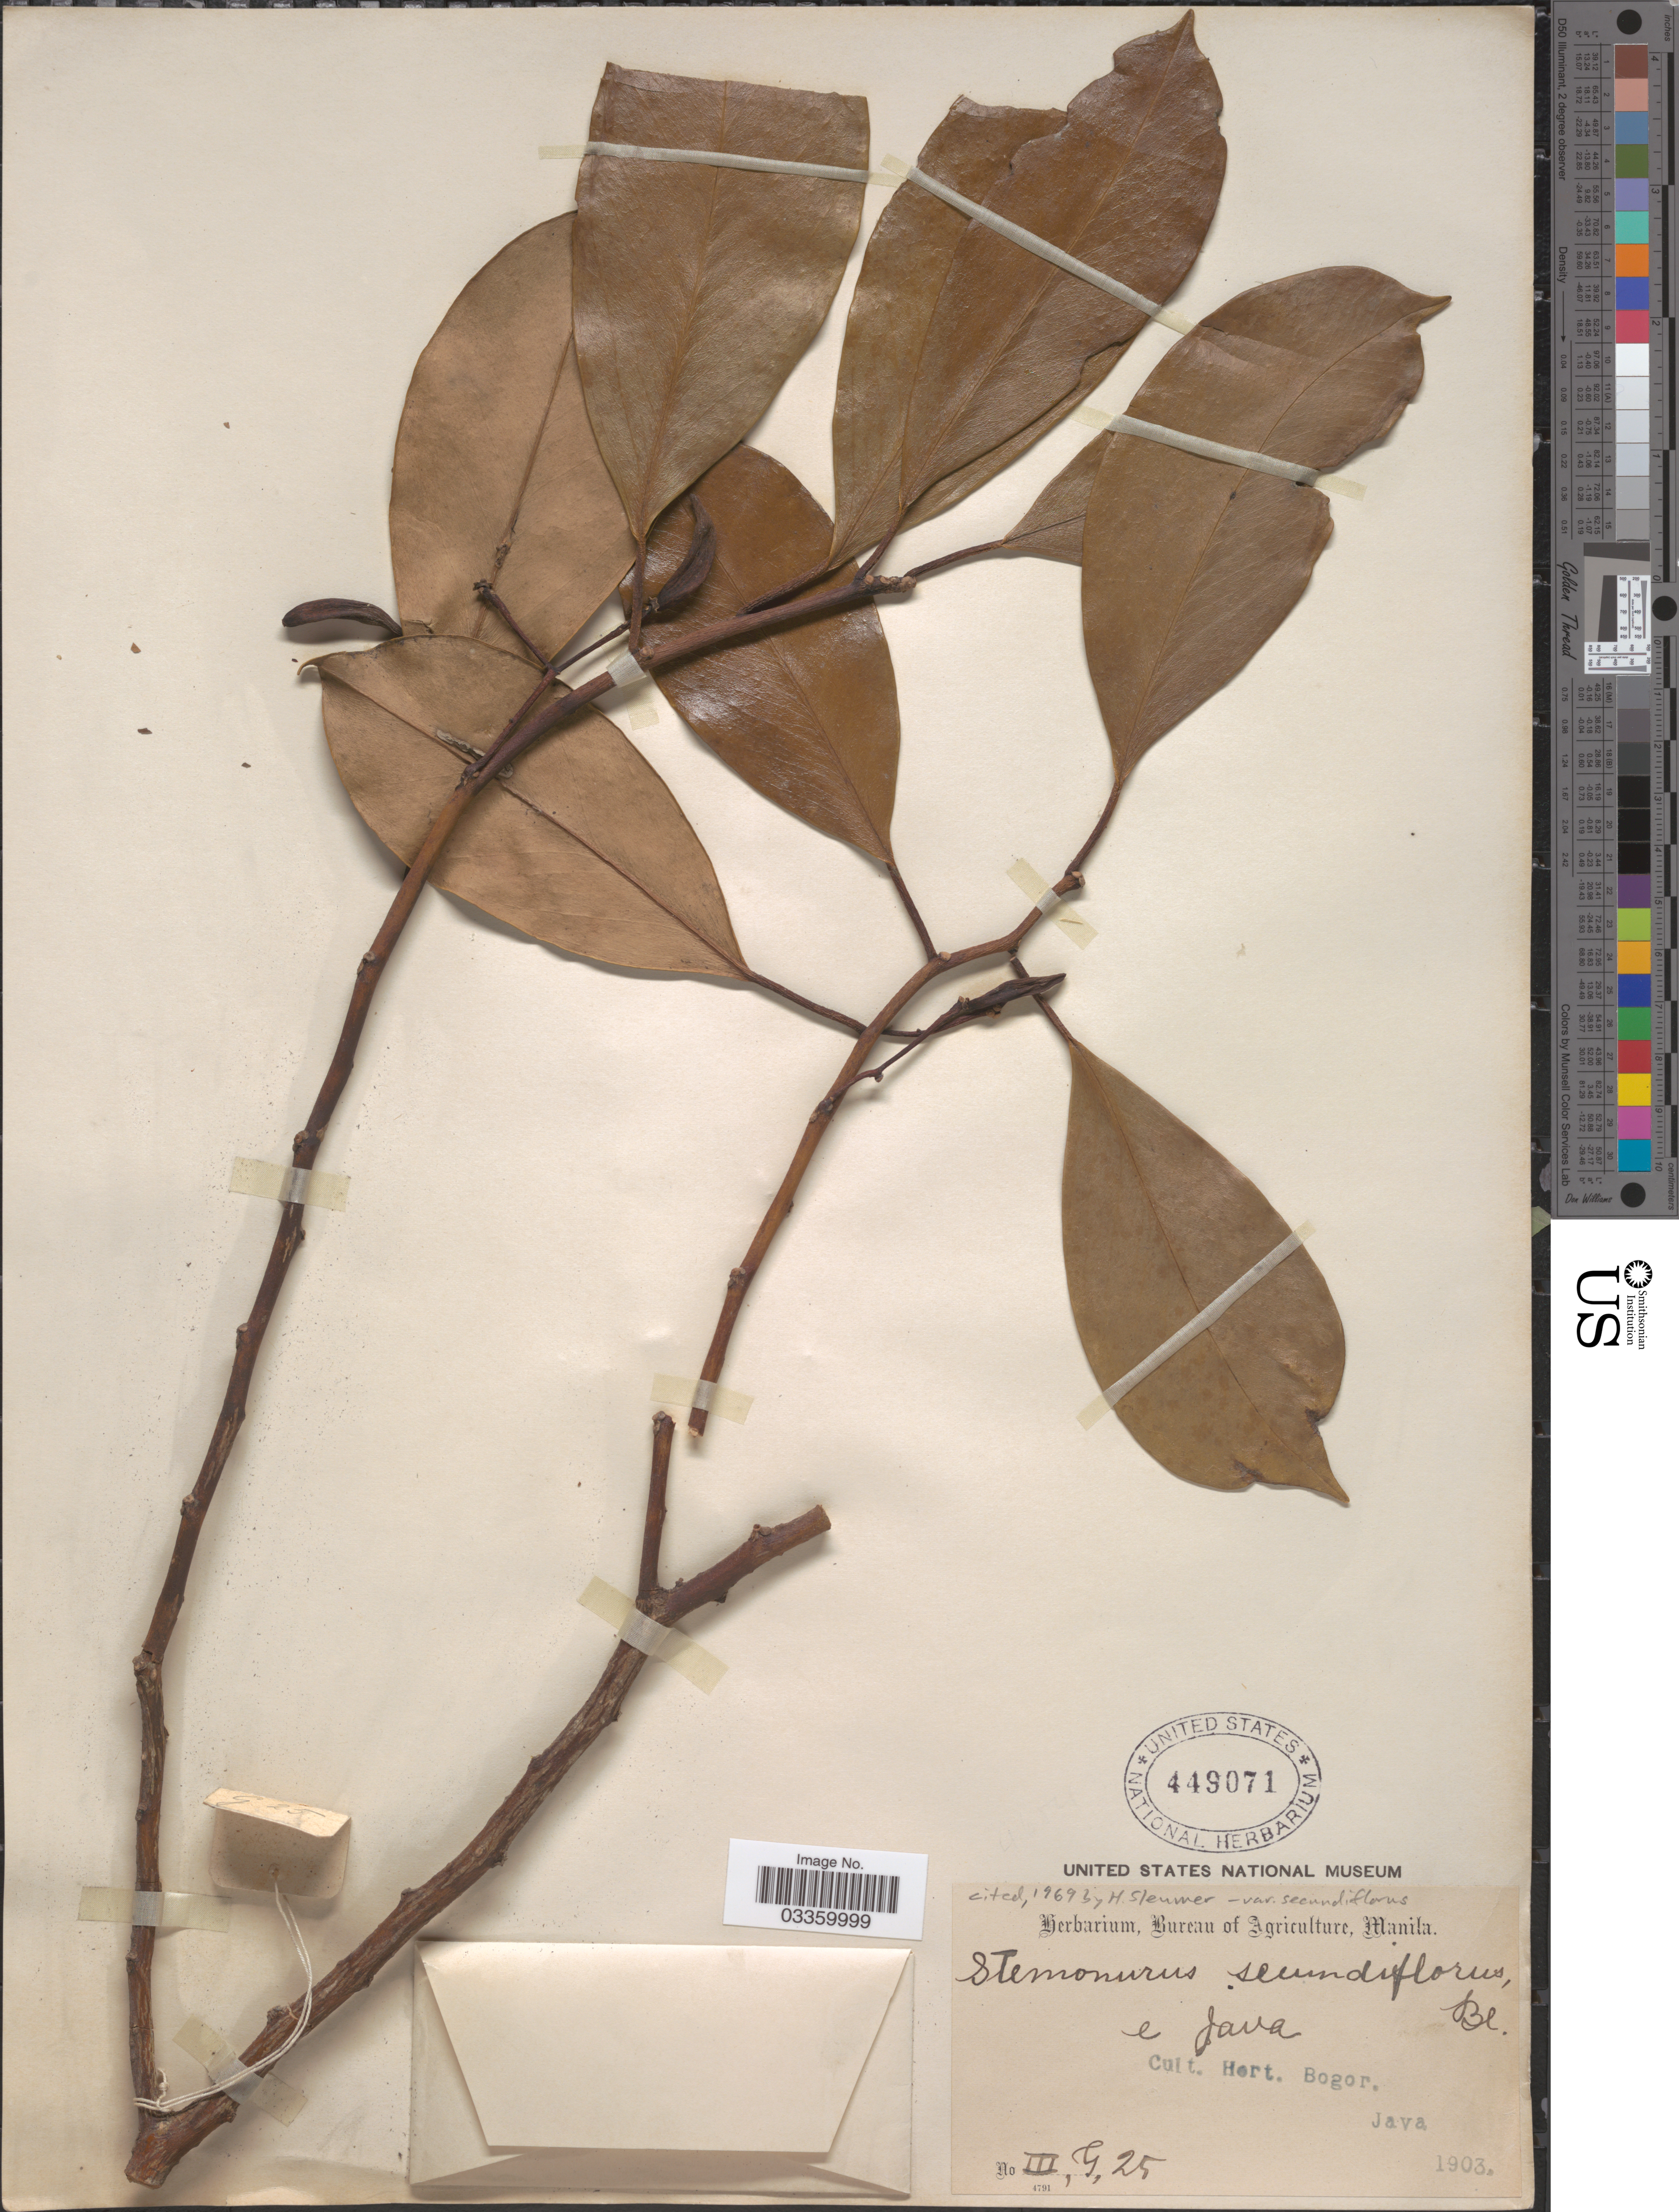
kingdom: Plantae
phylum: Tracheophyta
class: Magnoliopsida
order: Cardiopteridales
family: Stemonuraceae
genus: Stemonurus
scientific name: Stemonurus secundiflorus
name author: Becc.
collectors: ex Herb. Bur. Agric. Manila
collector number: III, G, 25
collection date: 1903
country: Indonesia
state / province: Java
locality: Cult. Hort. Bogor.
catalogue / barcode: US 449071